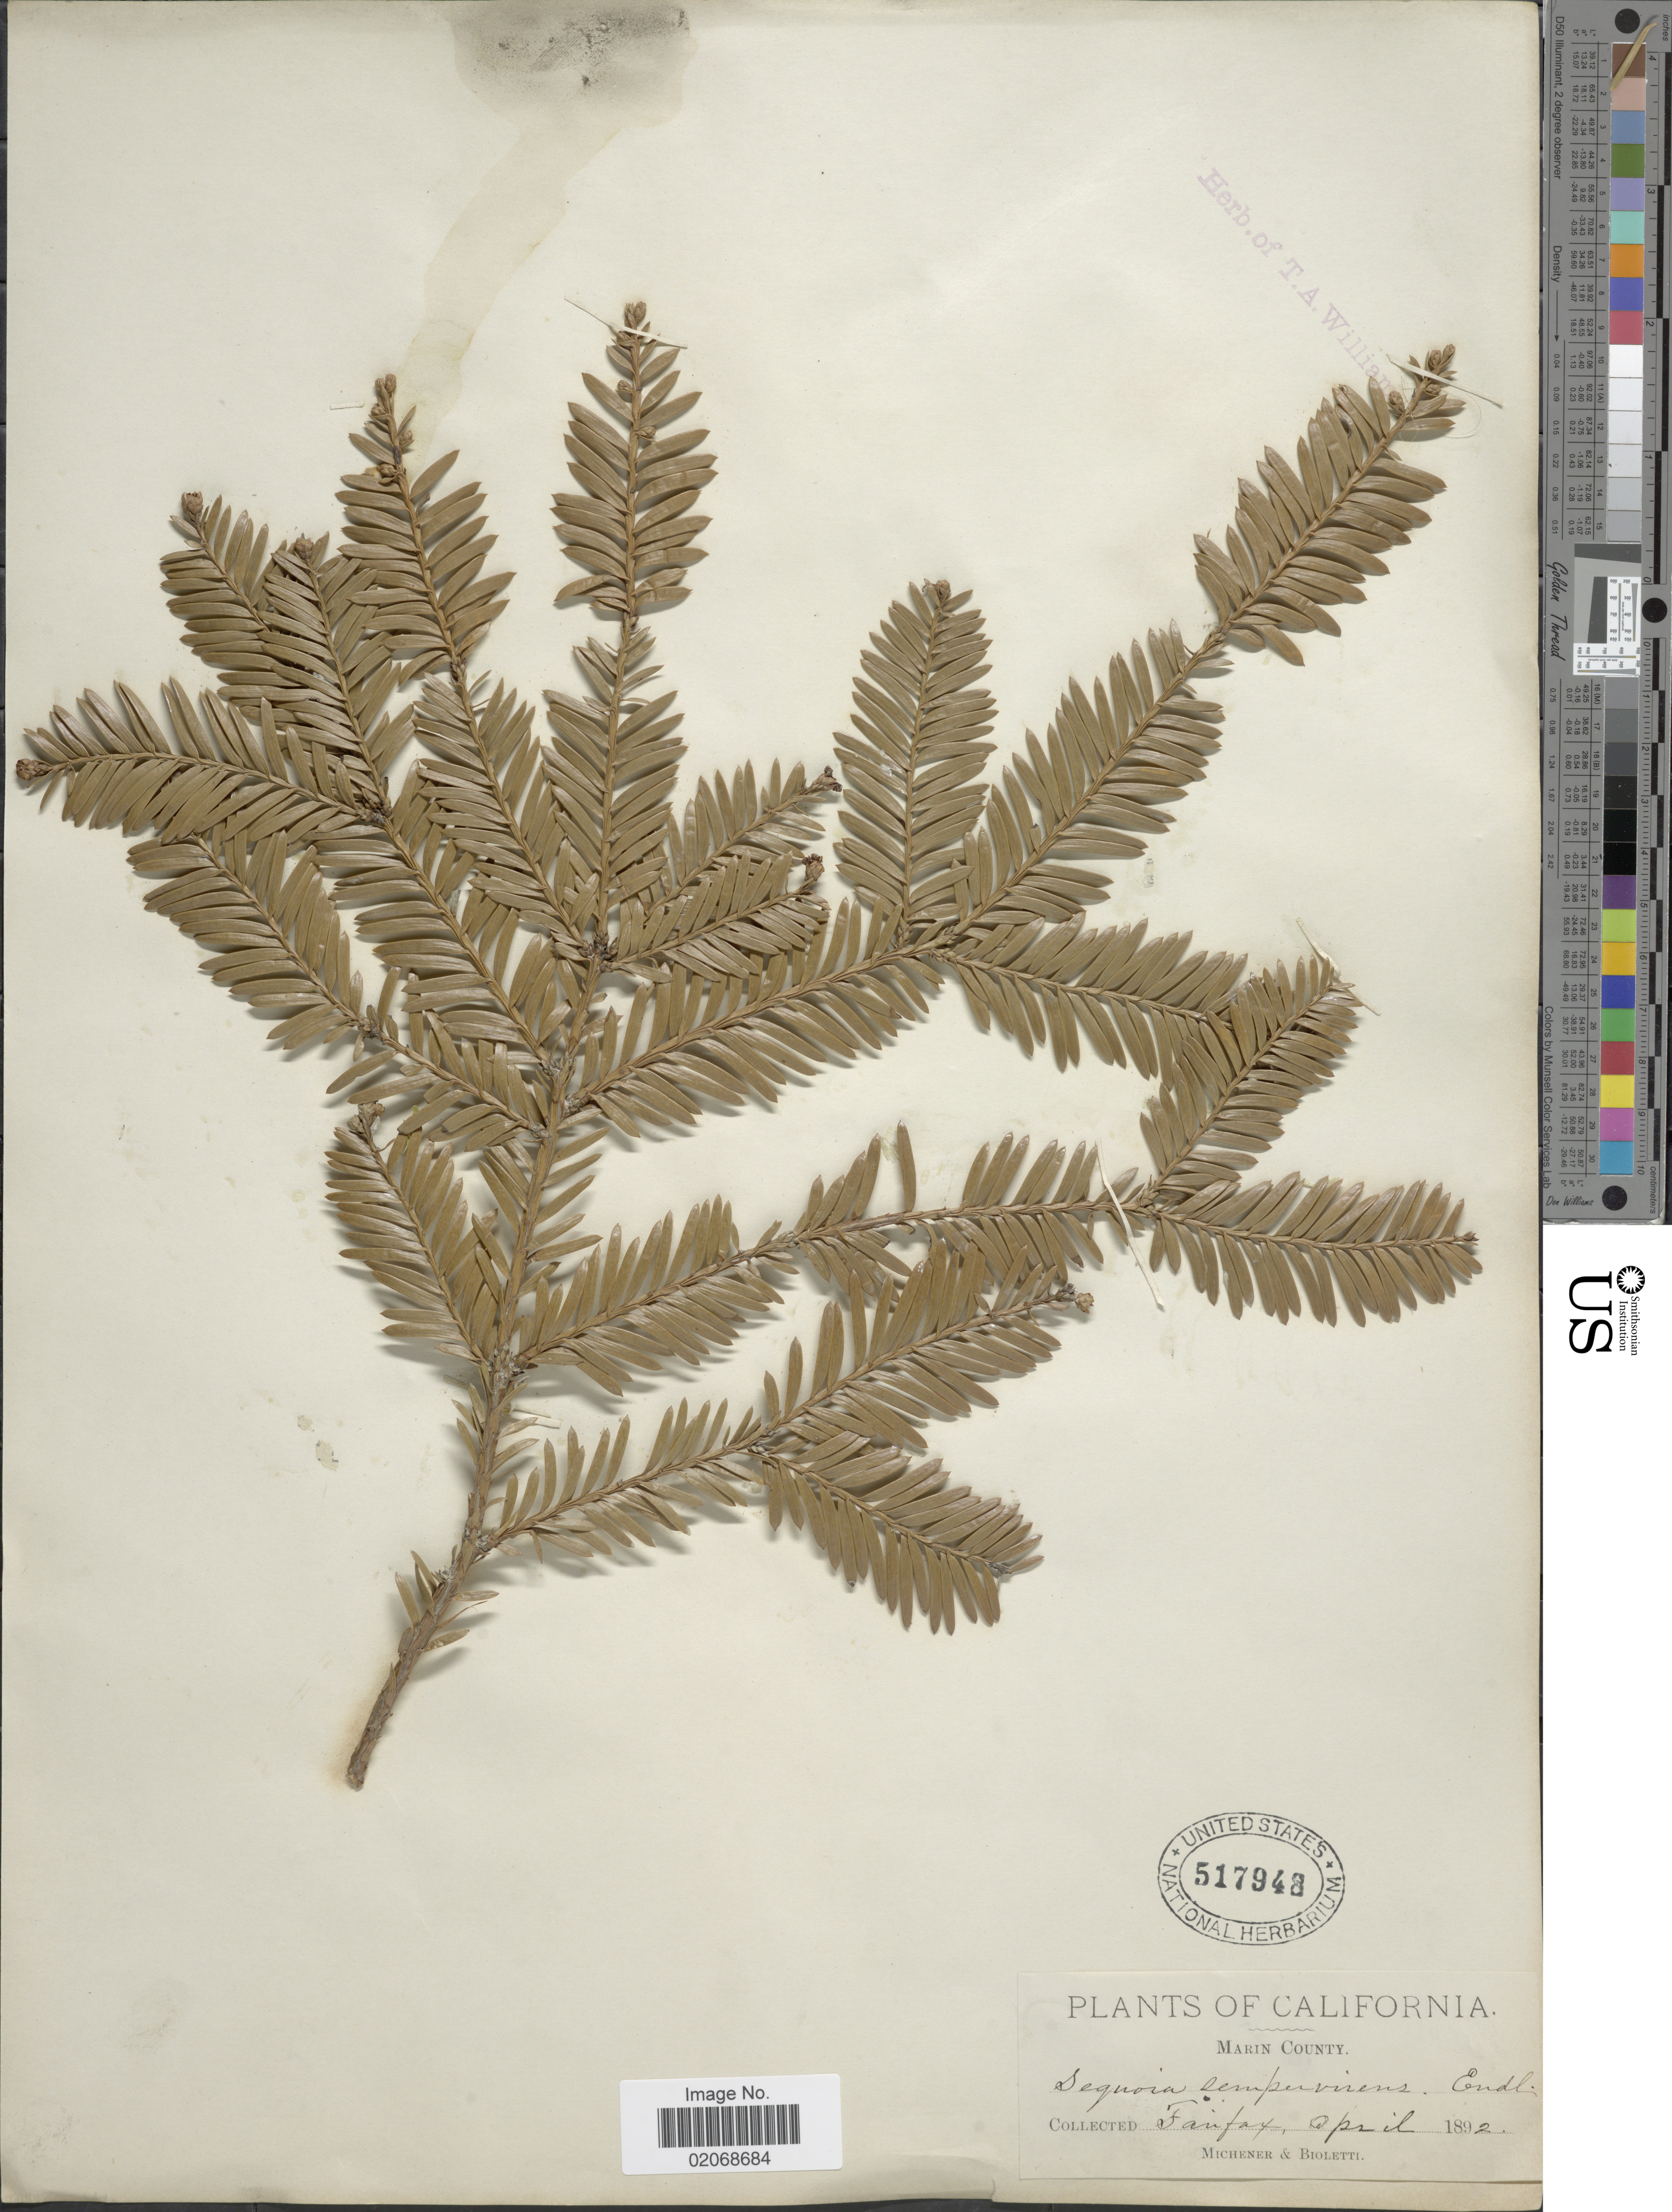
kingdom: Plantae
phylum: Tracheophyta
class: Pinopsida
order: Pinales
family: Cupressaceae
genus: Sequoia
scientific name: Sequoia sempervirens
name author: (D. Don) Endl.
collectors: -. Michener & -- Bioletti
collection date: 1892-04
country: United States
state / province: California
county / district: Marin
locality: Marin County, Fairfax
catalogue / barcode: US 517948